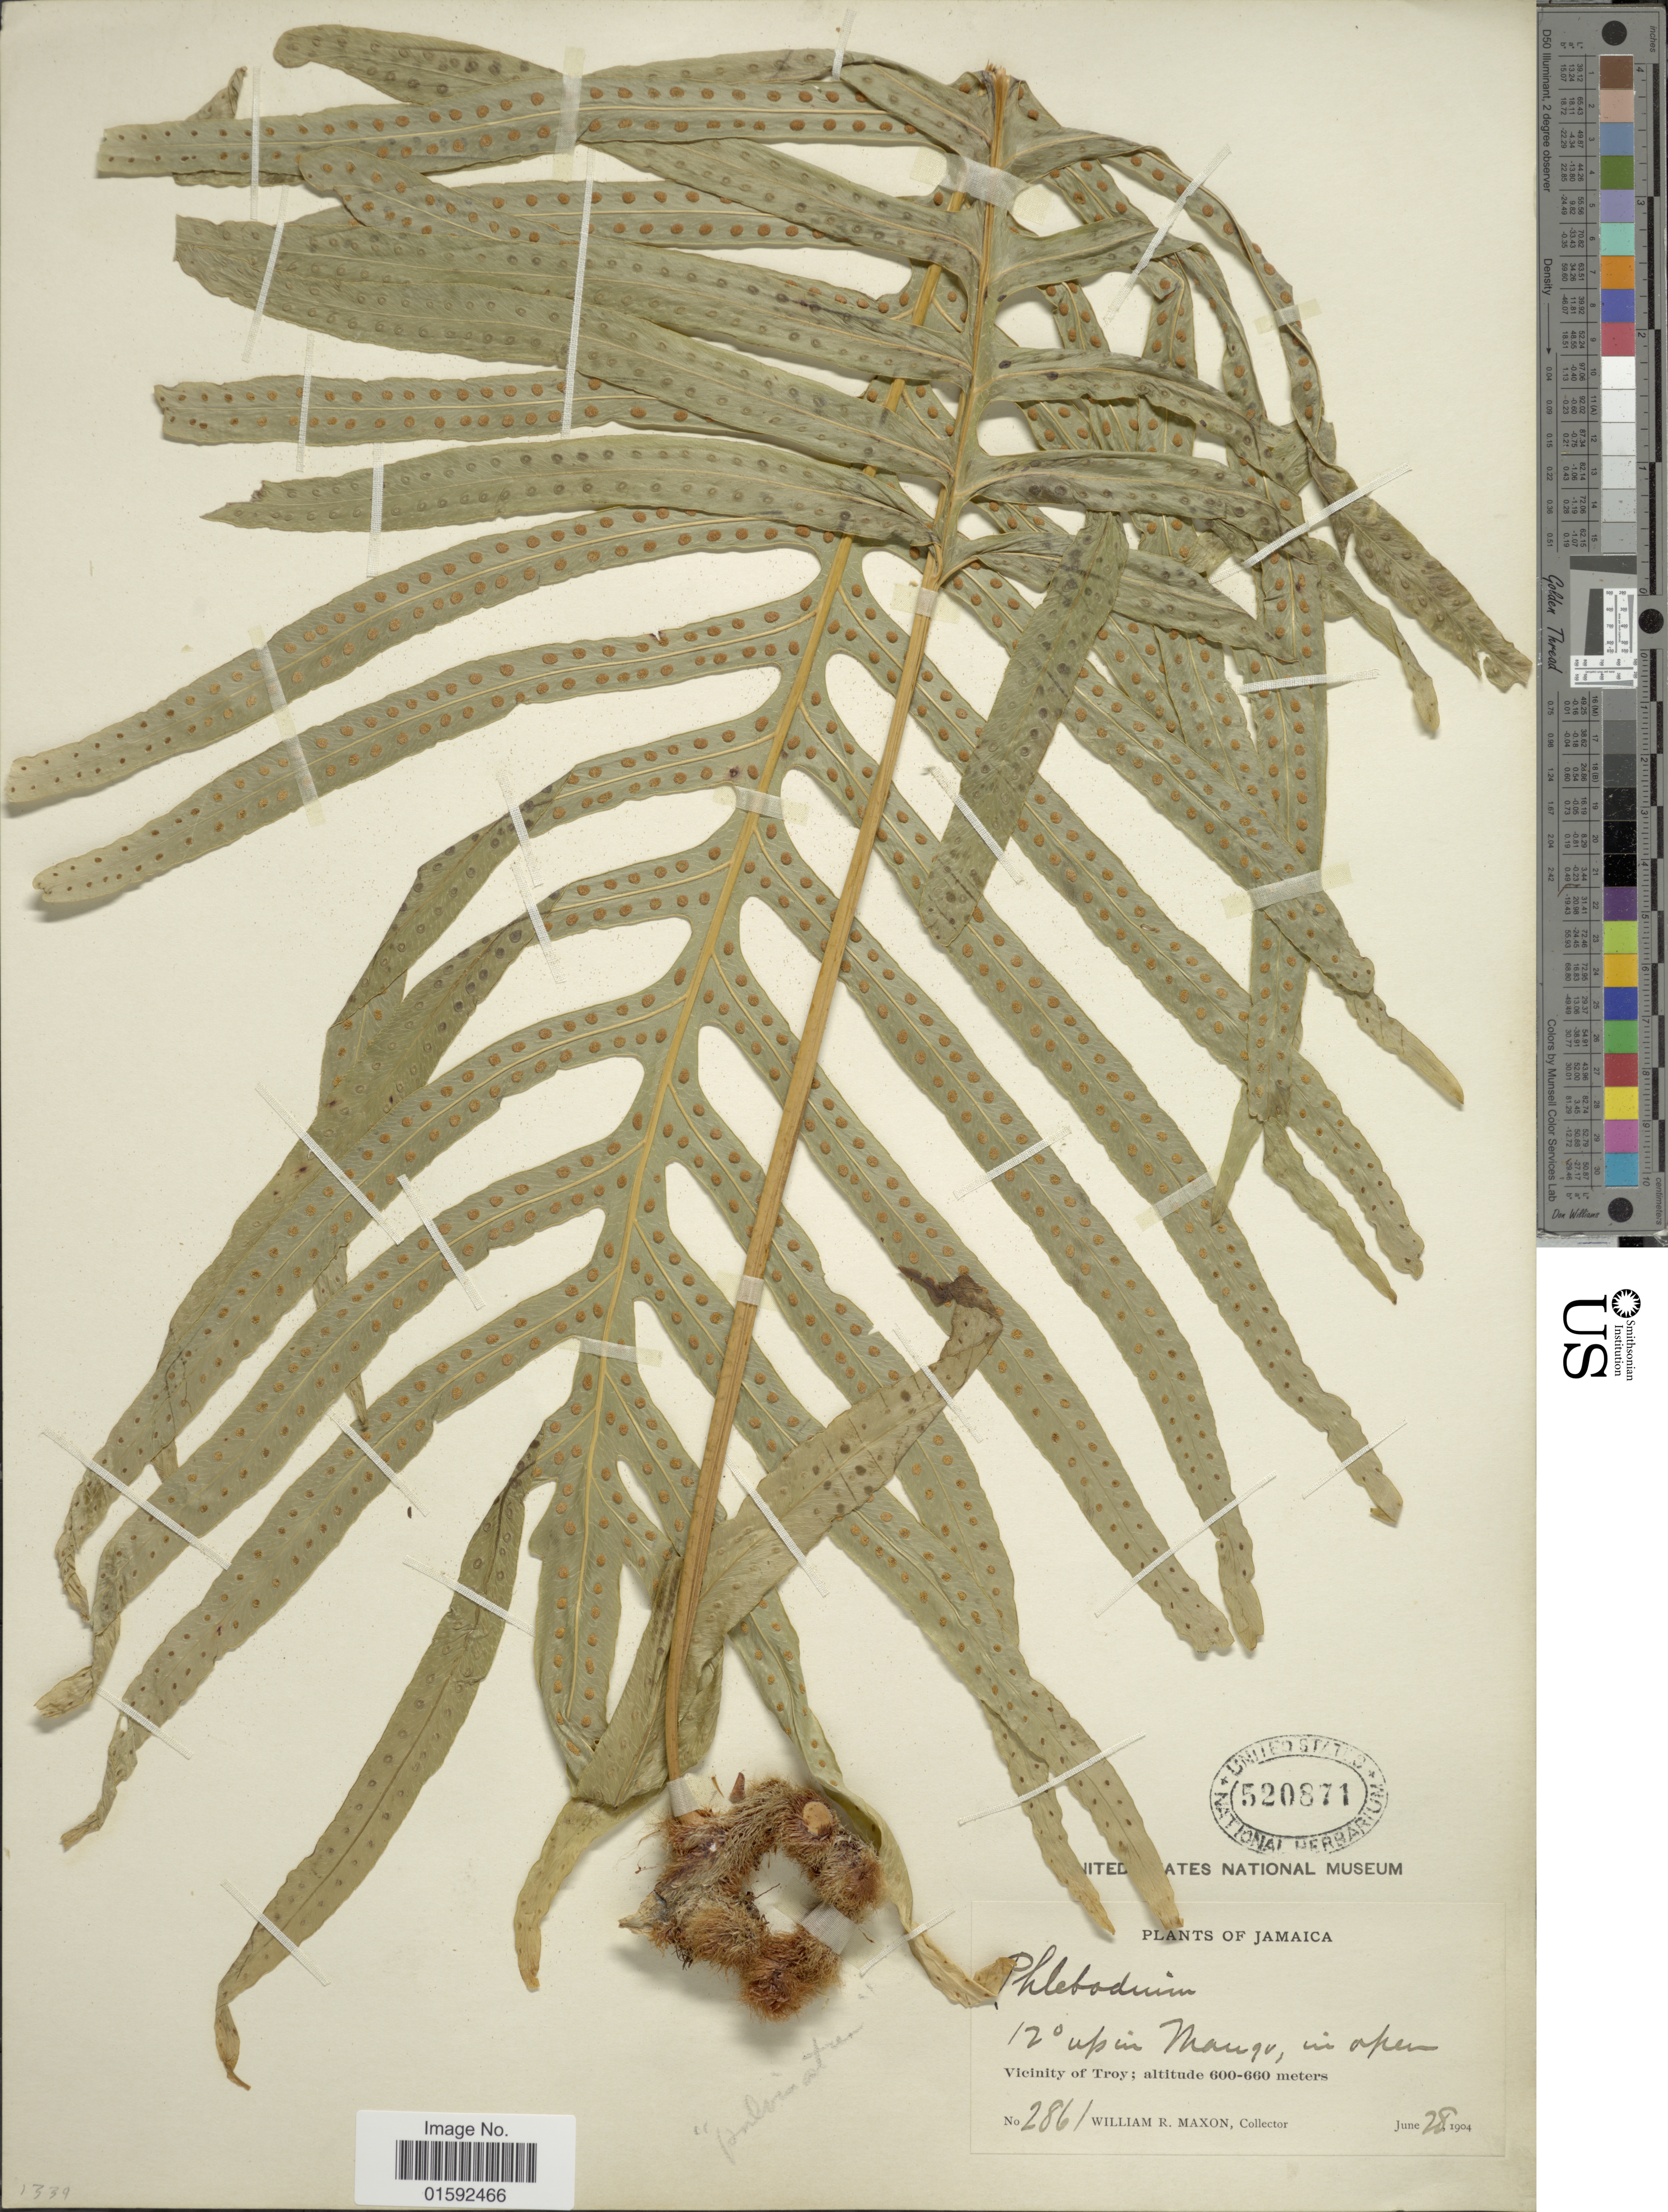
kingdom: Plantae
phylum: Tracheophyta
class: Polypodiopsida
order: Polypodiales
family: Polypodiaceae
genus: Phlebodium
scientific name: Phlebodium pseudoaureum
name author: (Cav.) Lellinger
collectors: W. R. Maxon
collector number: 2861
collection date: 1904-06-28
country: Jamaica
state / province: Trelawny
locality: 12° up in Mango, in open. Vicinity of Troy.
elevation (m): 183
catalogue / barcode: US 520871